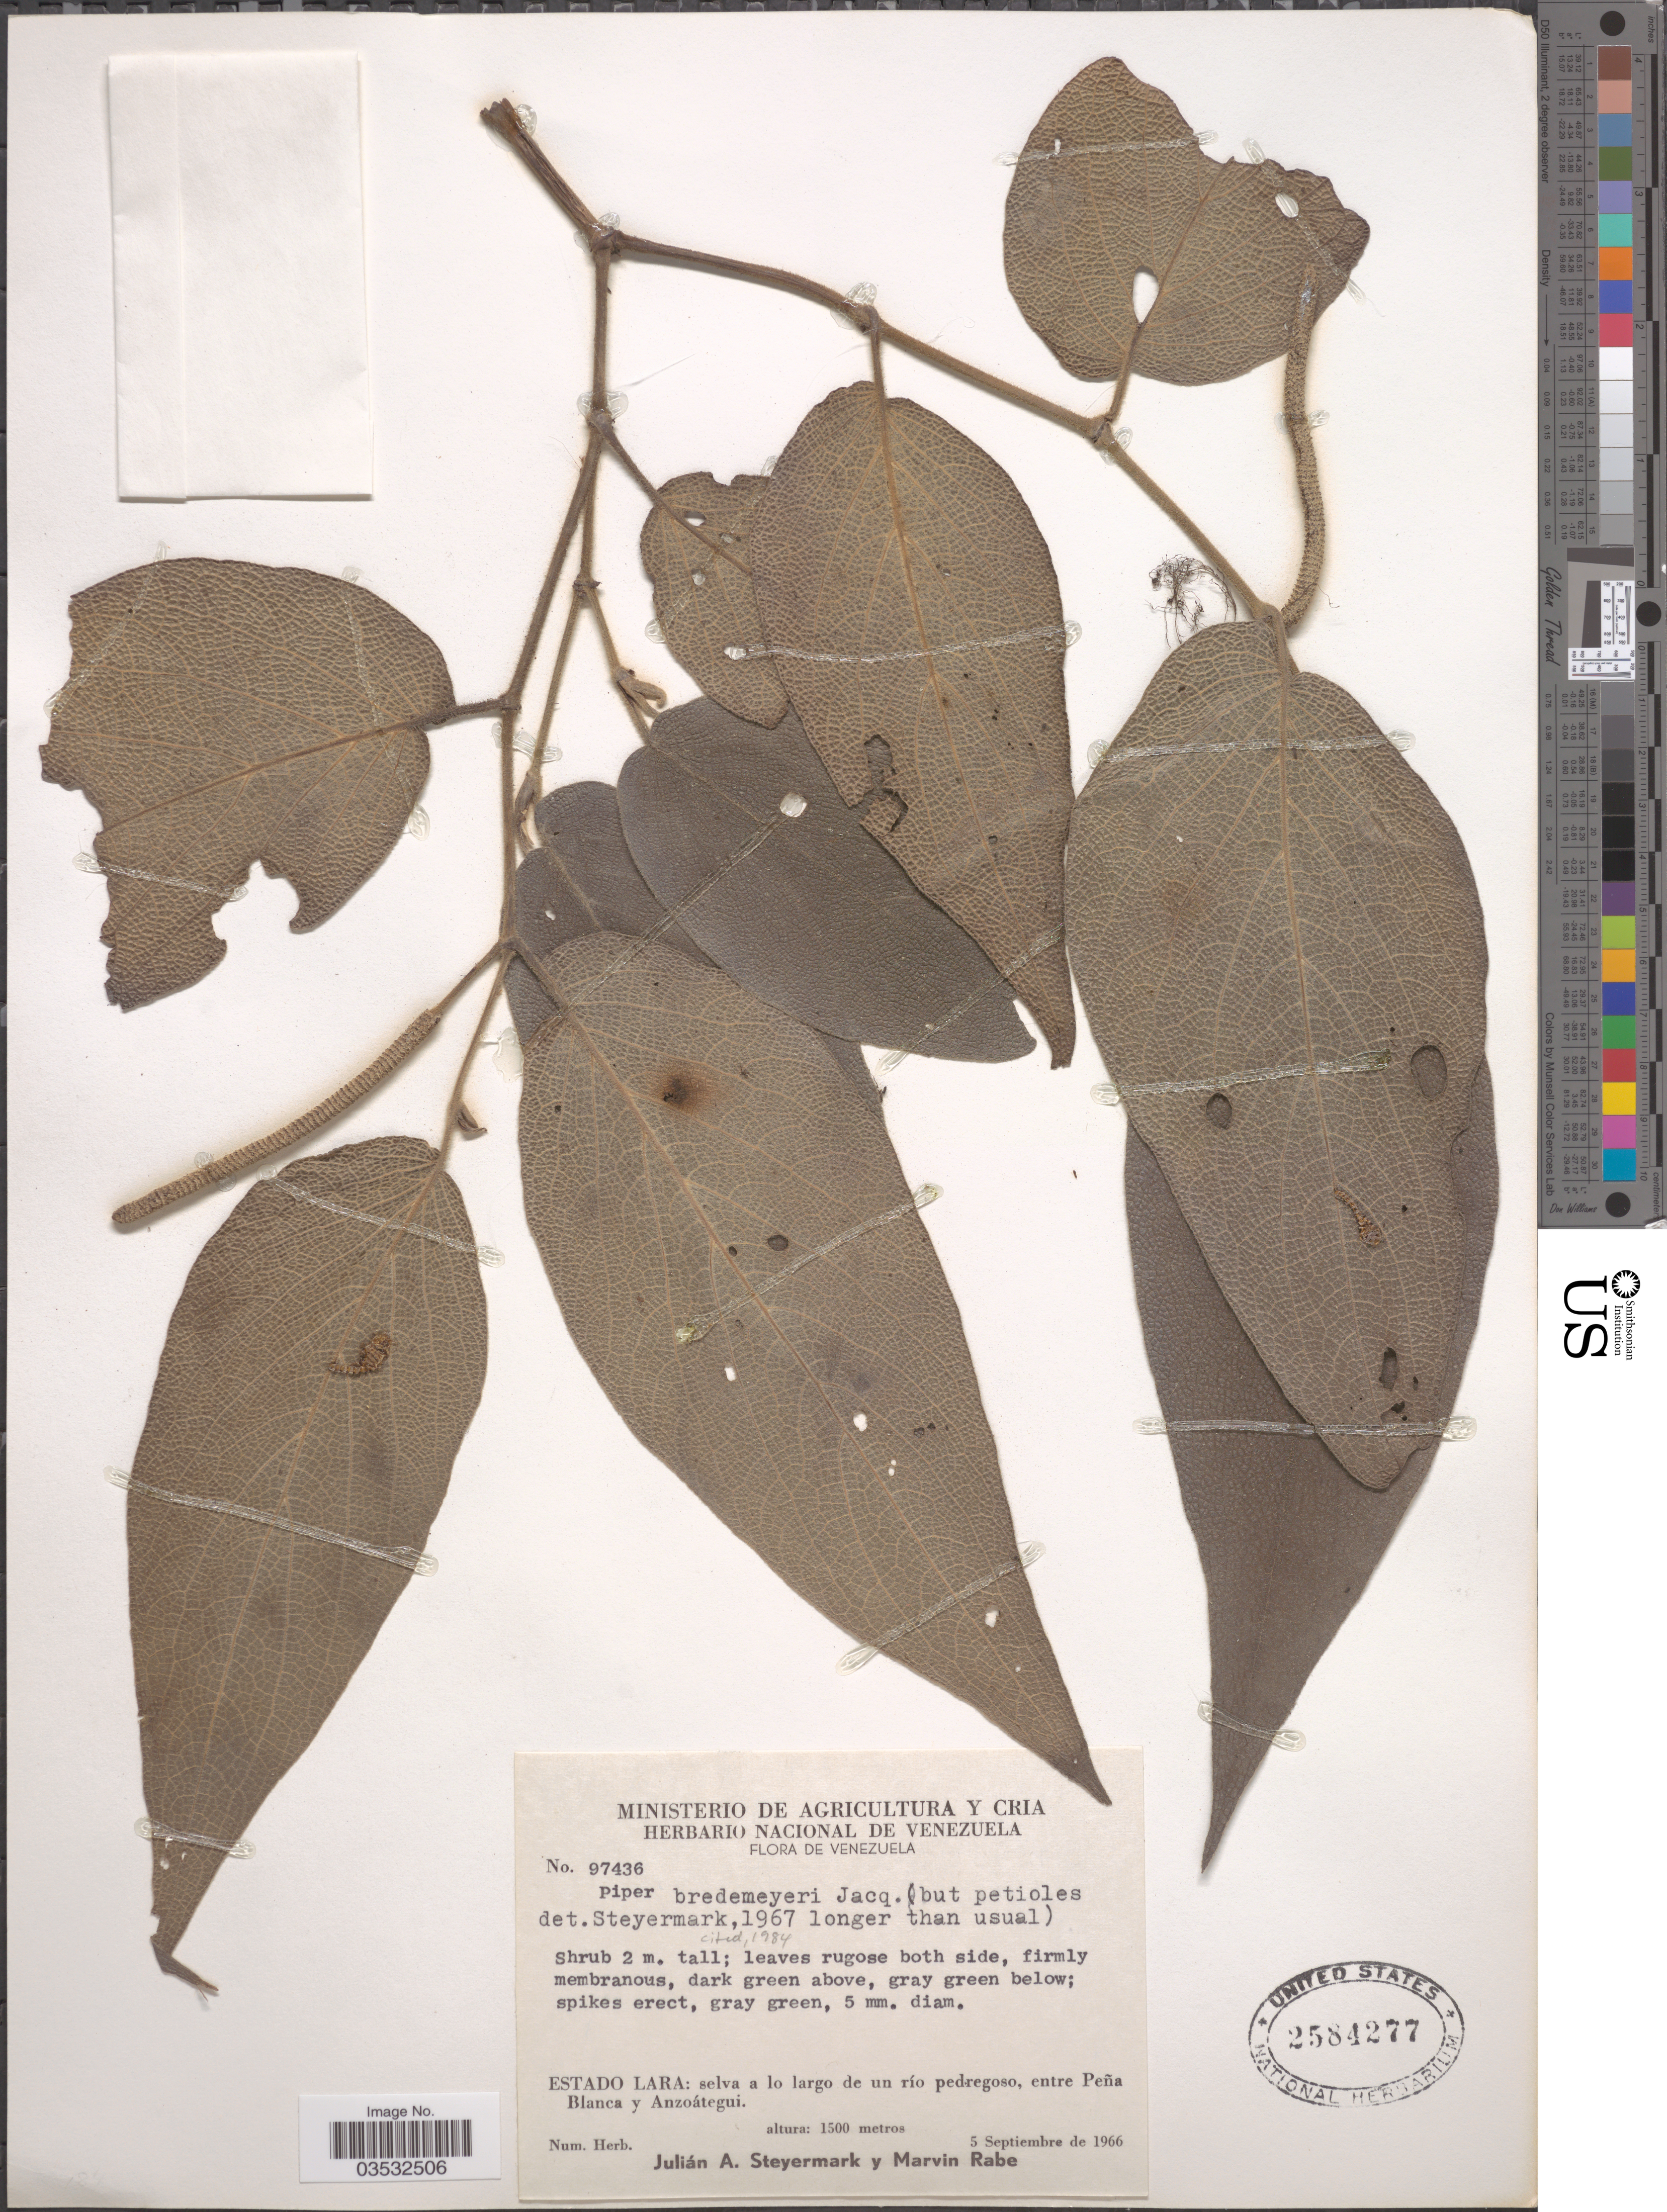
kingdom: Plantae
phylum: Tracheophyta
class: Magnoliopsida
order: Piperales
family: Piperaceae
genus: Piper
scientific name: Piper bredemeyeri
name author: J. Jacq.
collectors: J. Steyermark & M. Rabe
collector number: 97436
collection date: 1966-09-05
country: Venezuela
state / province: Lara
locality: Selva a lo largo de un río pedregoso, entre Peña Blanca y Anzoátegui.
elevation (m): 1500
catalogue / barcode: US 2584277